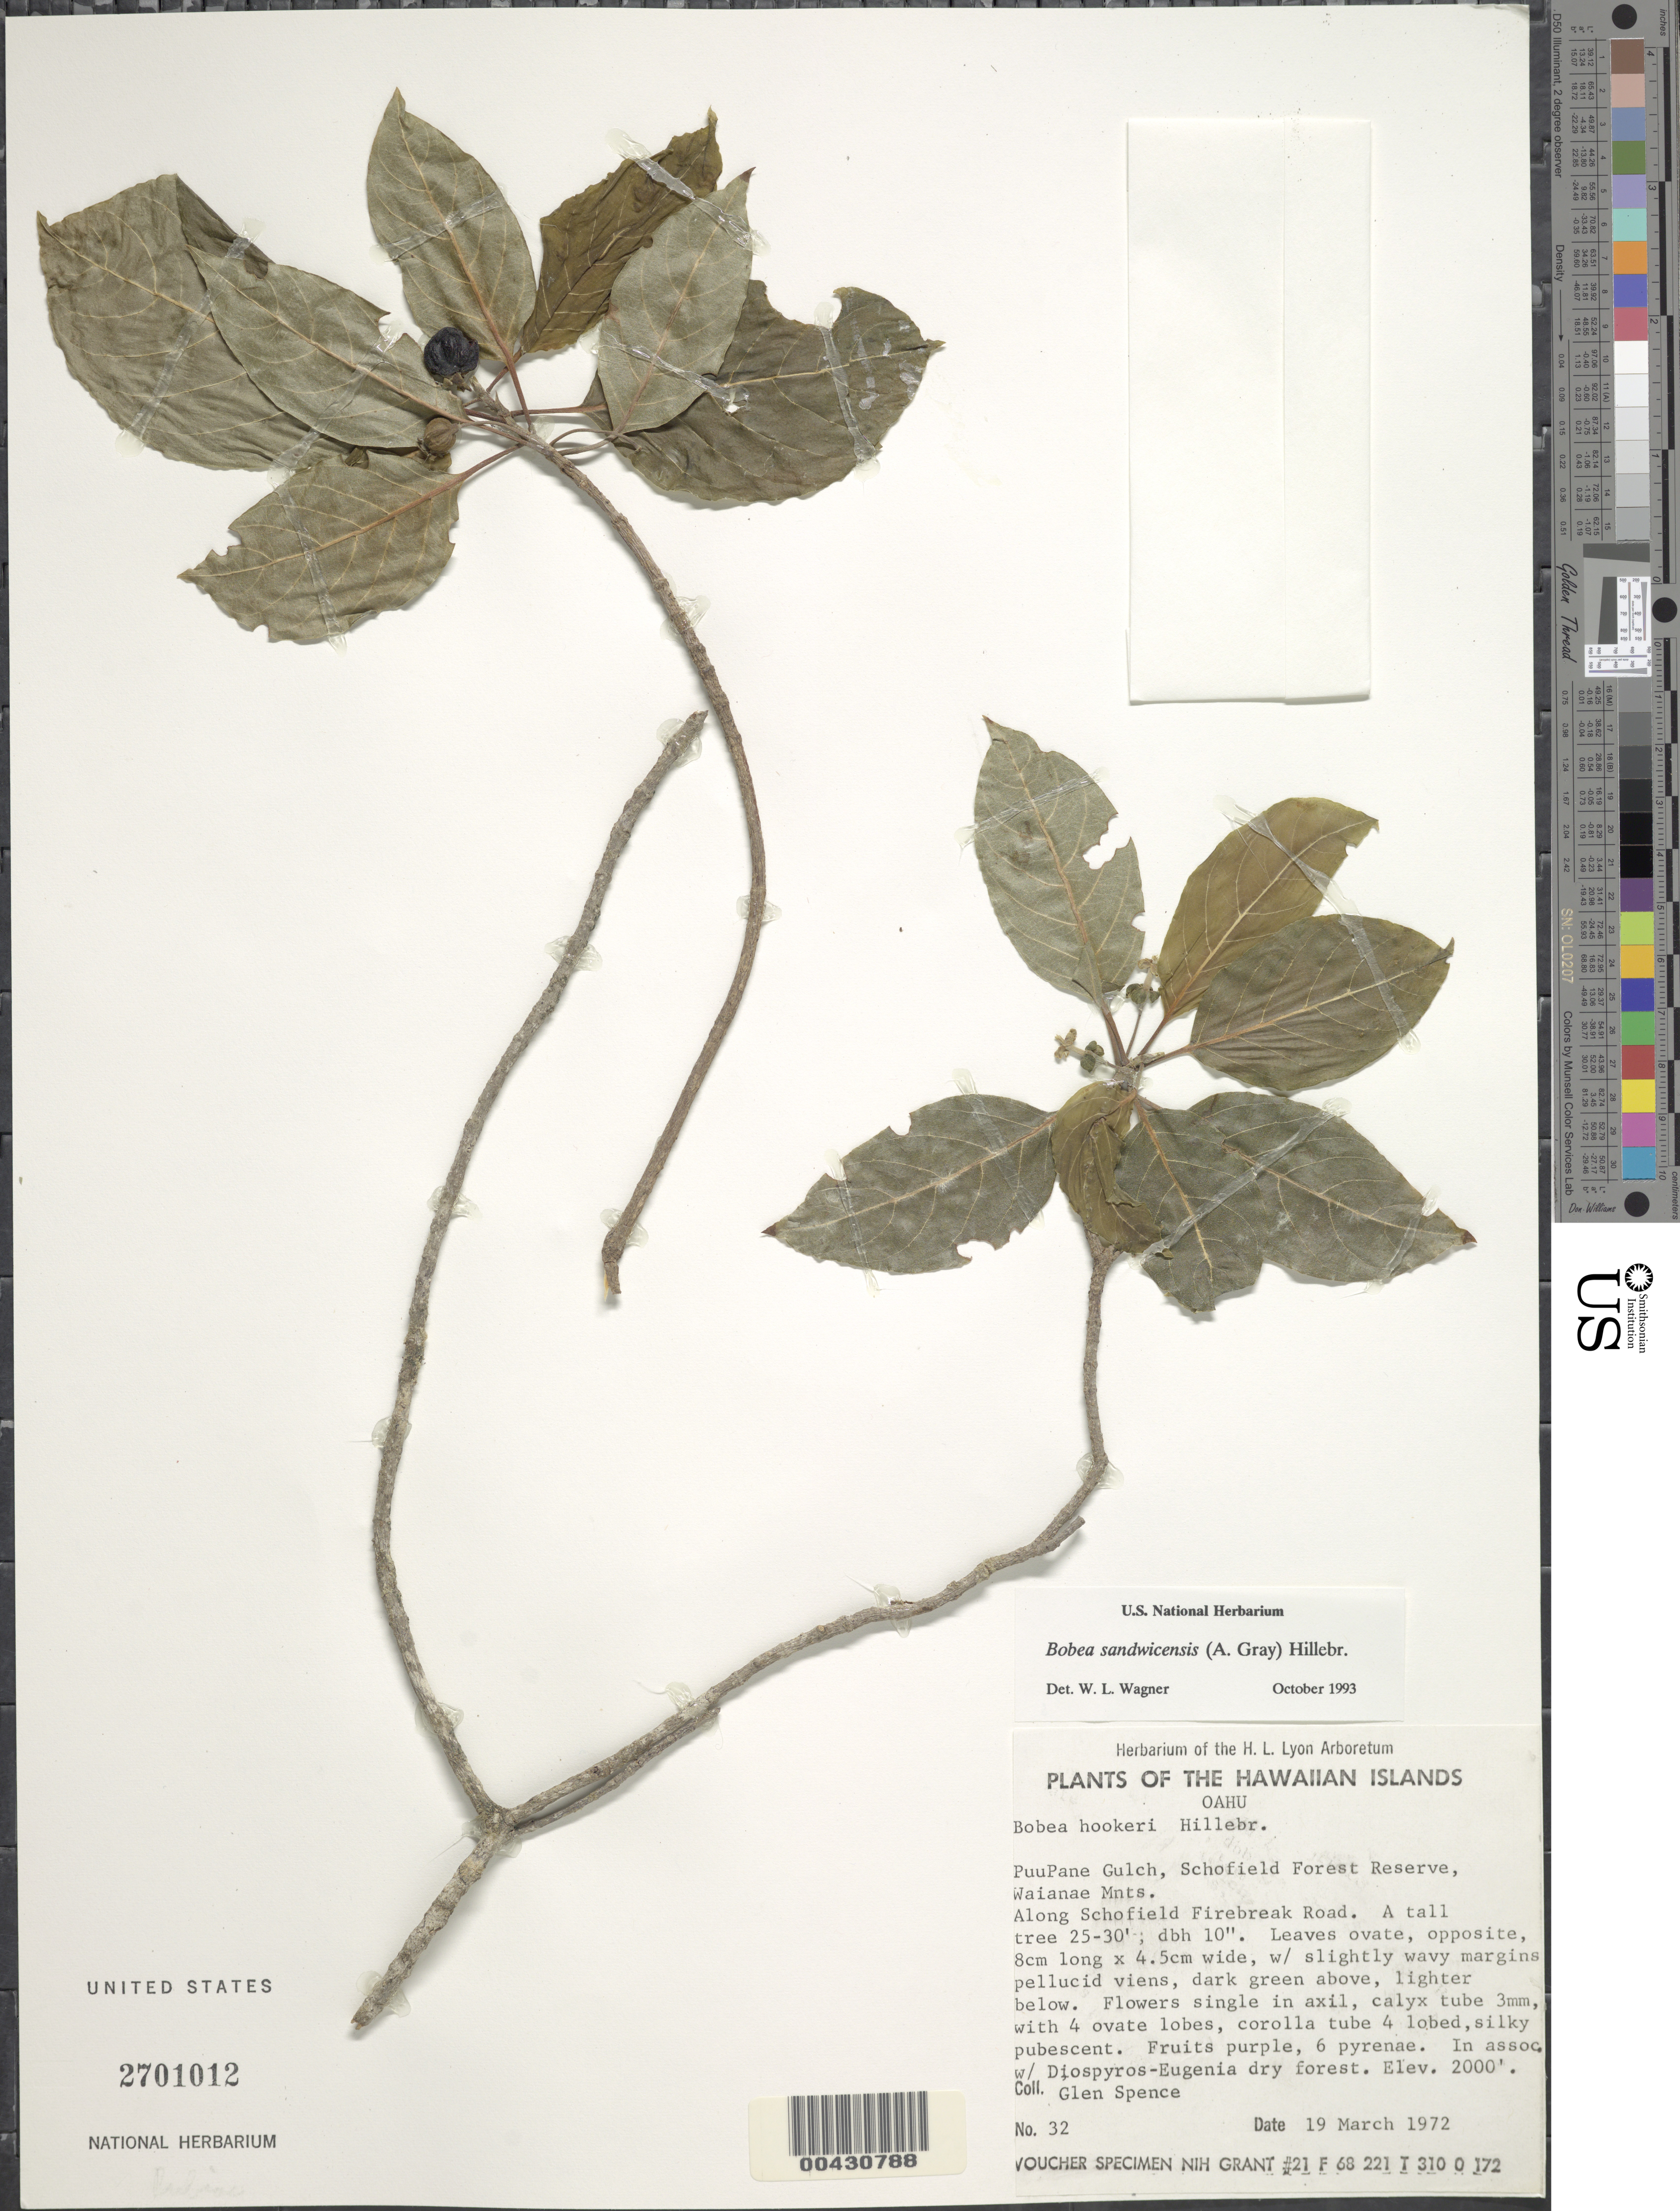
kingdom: Plantae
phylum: Tracheophyta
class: Magnoliopsida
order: Gentianales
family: Rubiaceae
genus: Bobea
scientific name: Bobea sandwicensis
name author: (A. Gray) Hillebr.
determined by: Wagner, W. L., (BOT), Smithsonian Institution - National Museum of Natural History (UNITED STATES)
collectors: G. Spence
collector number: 32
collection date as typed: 19 Mar 1972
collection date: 1972-03-19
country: United States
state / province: Hawaii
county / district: Honolulu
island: Oahu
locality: Puu Pane Gulch, Schofield Forest Reserve, Waianae Mts., along Schofield Firebreak Road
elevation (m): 610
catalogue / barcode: US 2701012